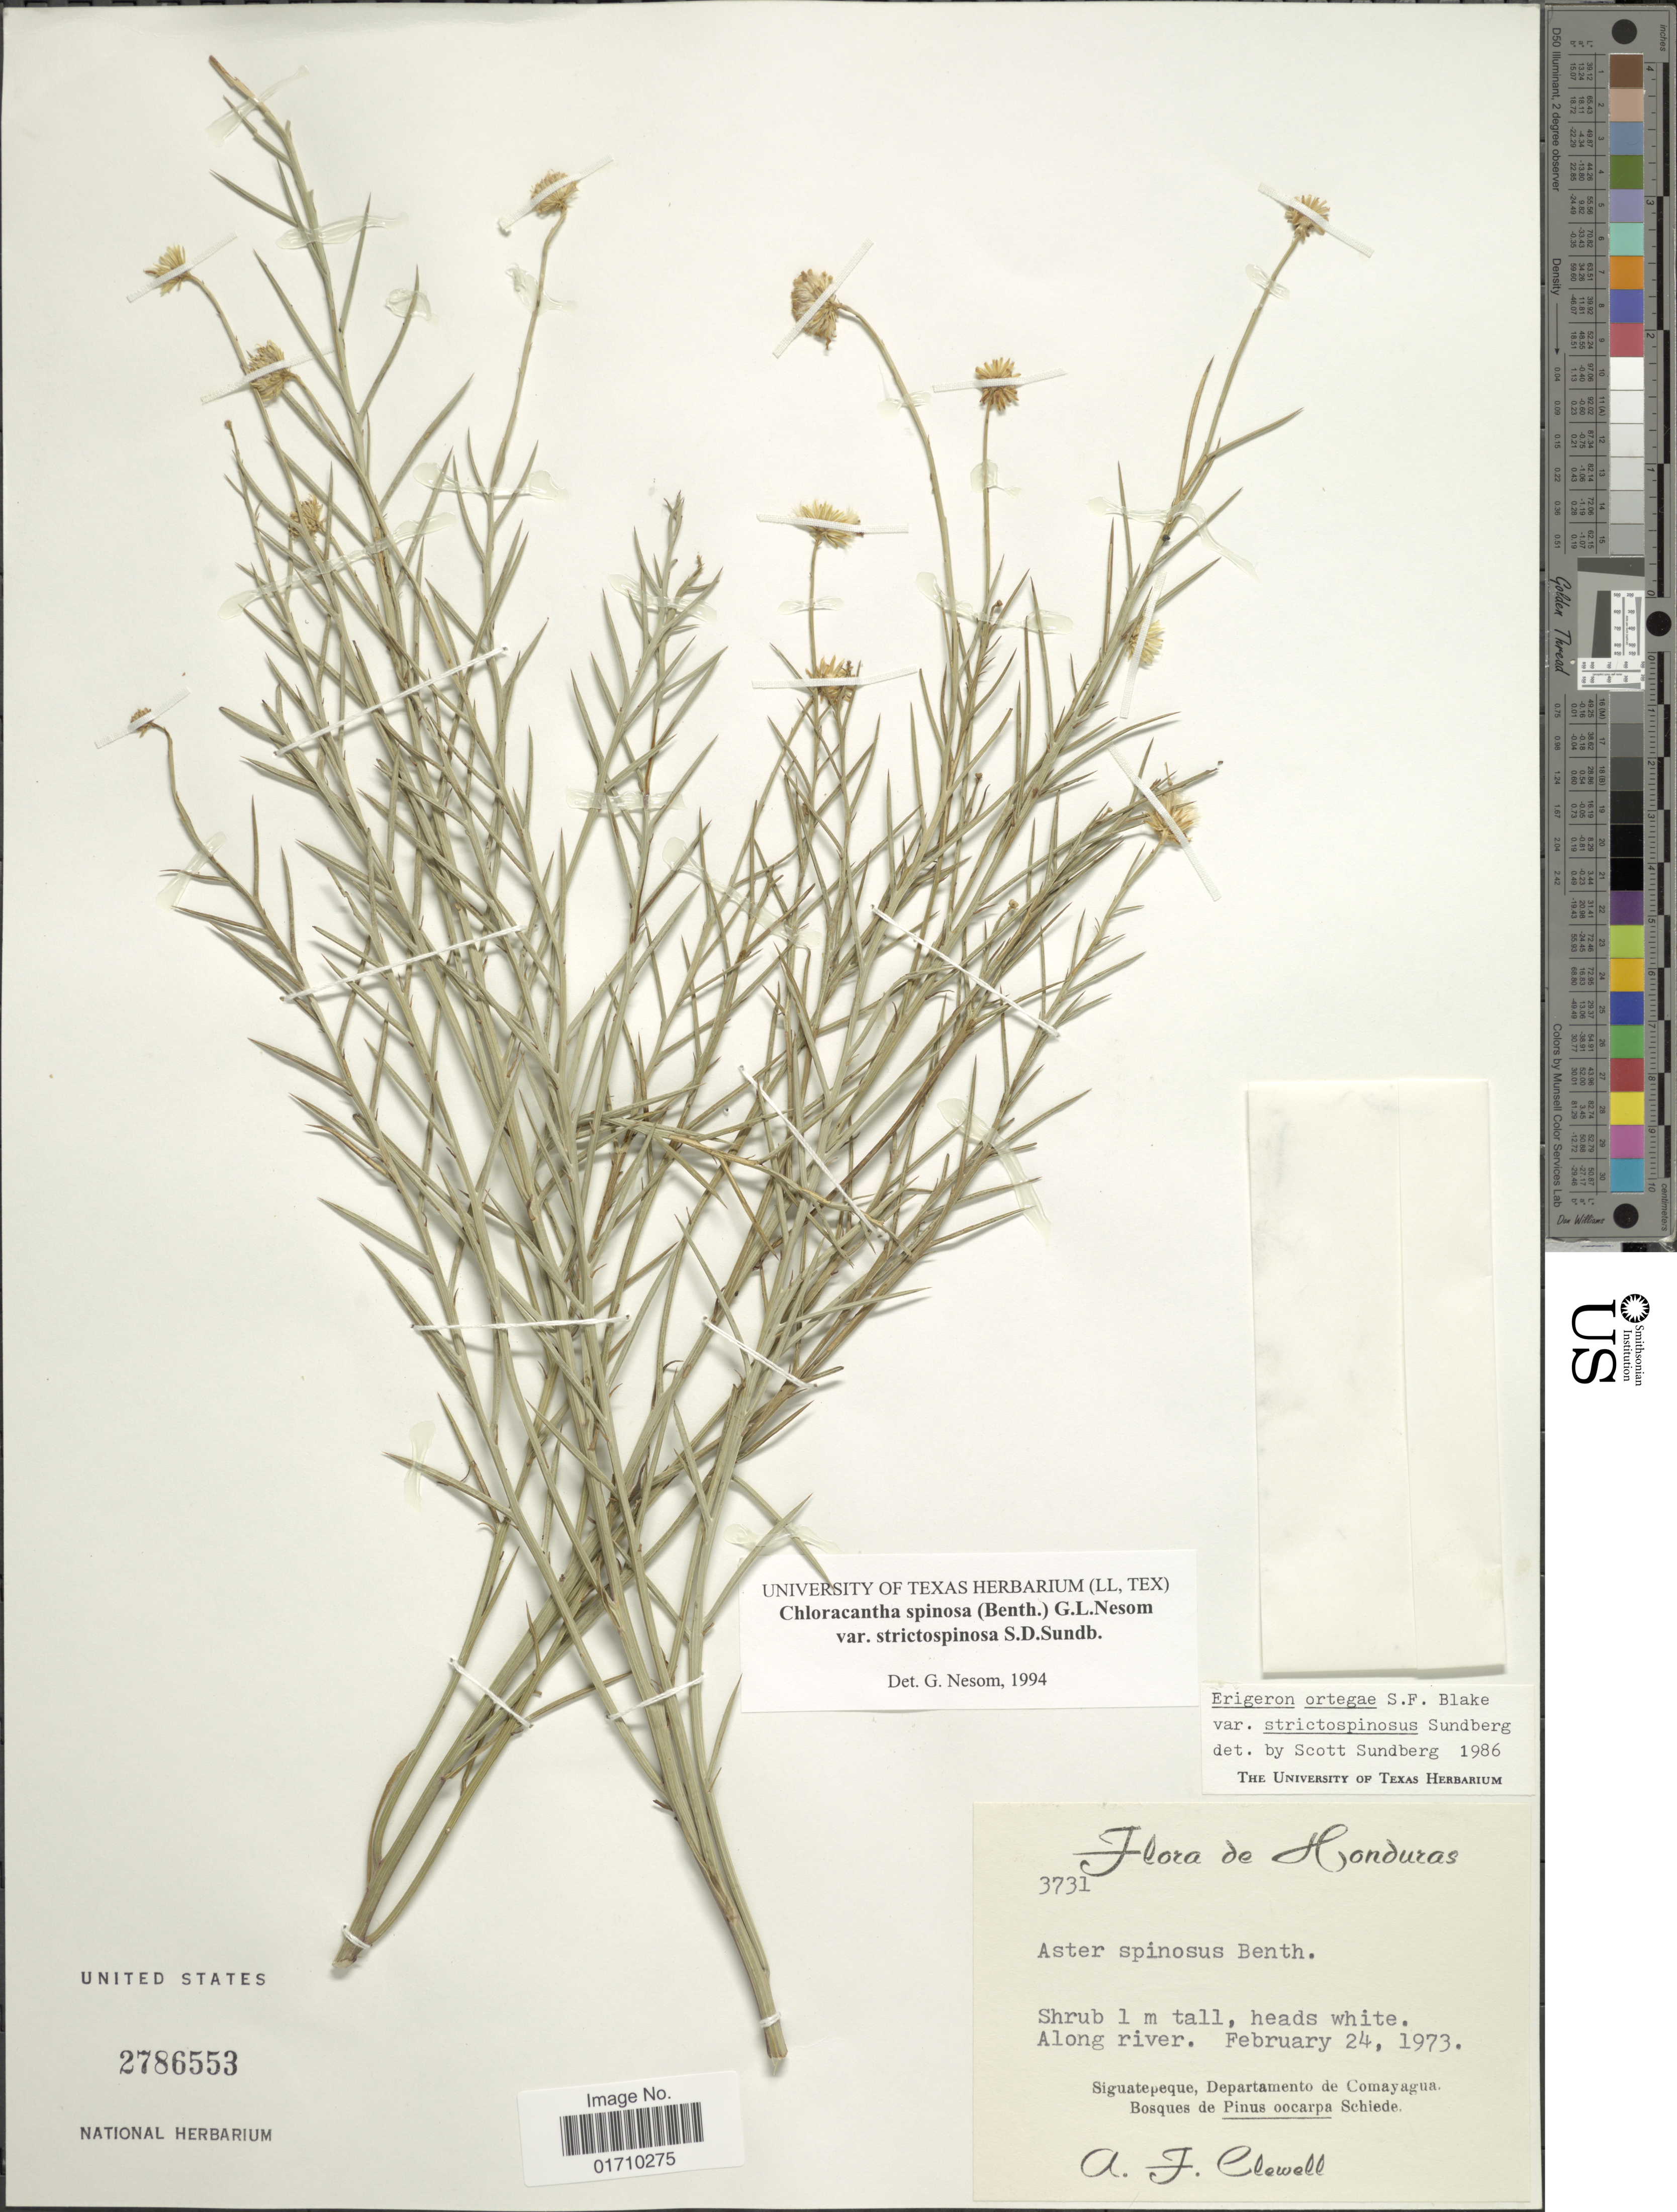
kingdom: Plantae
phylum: Tracheophyta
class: Magnoliopsida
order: Asterales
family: Asteraceae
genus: Chloracantha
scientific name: Chloracantha spinosa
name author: (Benth.) G.L. Nesom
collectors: A. Clewell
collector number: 3731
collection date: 1973-02-24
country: Honduras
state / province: Comayagua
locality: Along river, Siguatepeque, Departamento de Comayagua. Bosque de Pinus oocarpa Schiede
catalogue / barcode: US 2786553